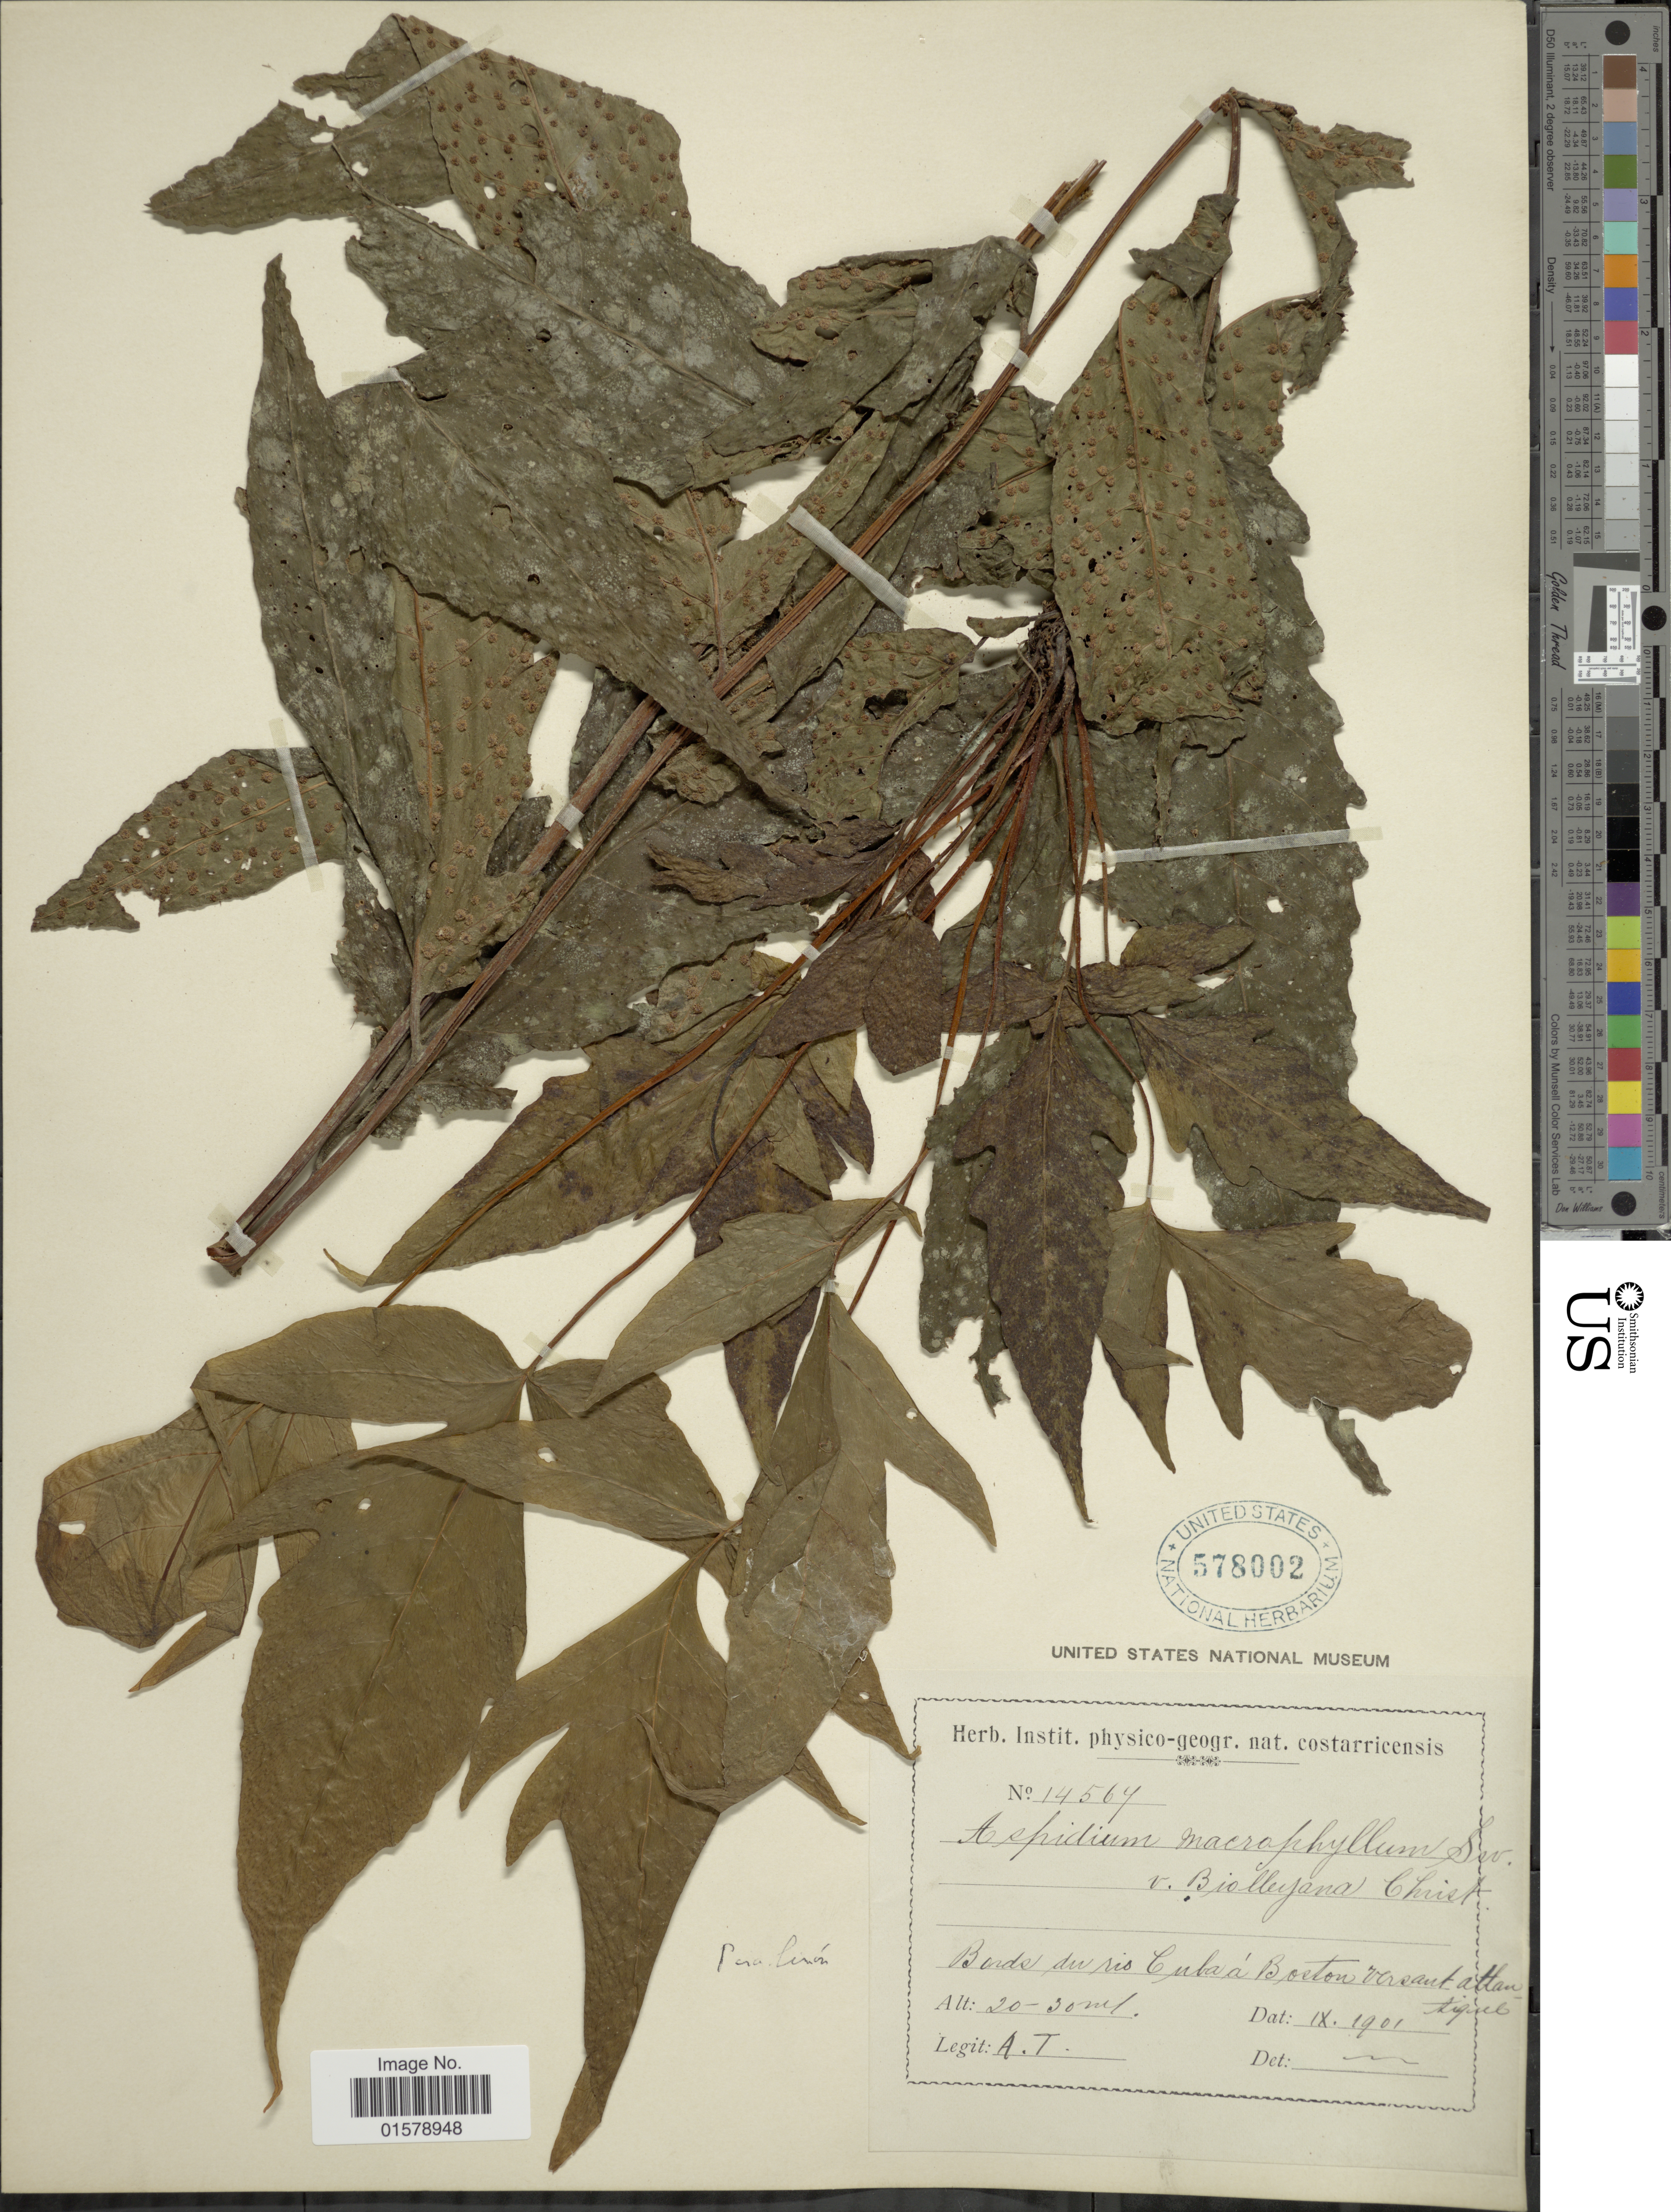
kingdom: Plantae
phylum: Tracheophyta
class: Polypodiopsida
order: Polypodiales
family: Tectariaceae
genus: Tectaria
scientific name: Tectaria vivipara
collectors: A. T.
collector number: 14564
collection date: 1901-09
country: Costa Rica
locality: Bords du Río Cuba à Boston, versant atlantique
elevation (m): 20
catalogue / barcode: US 578002